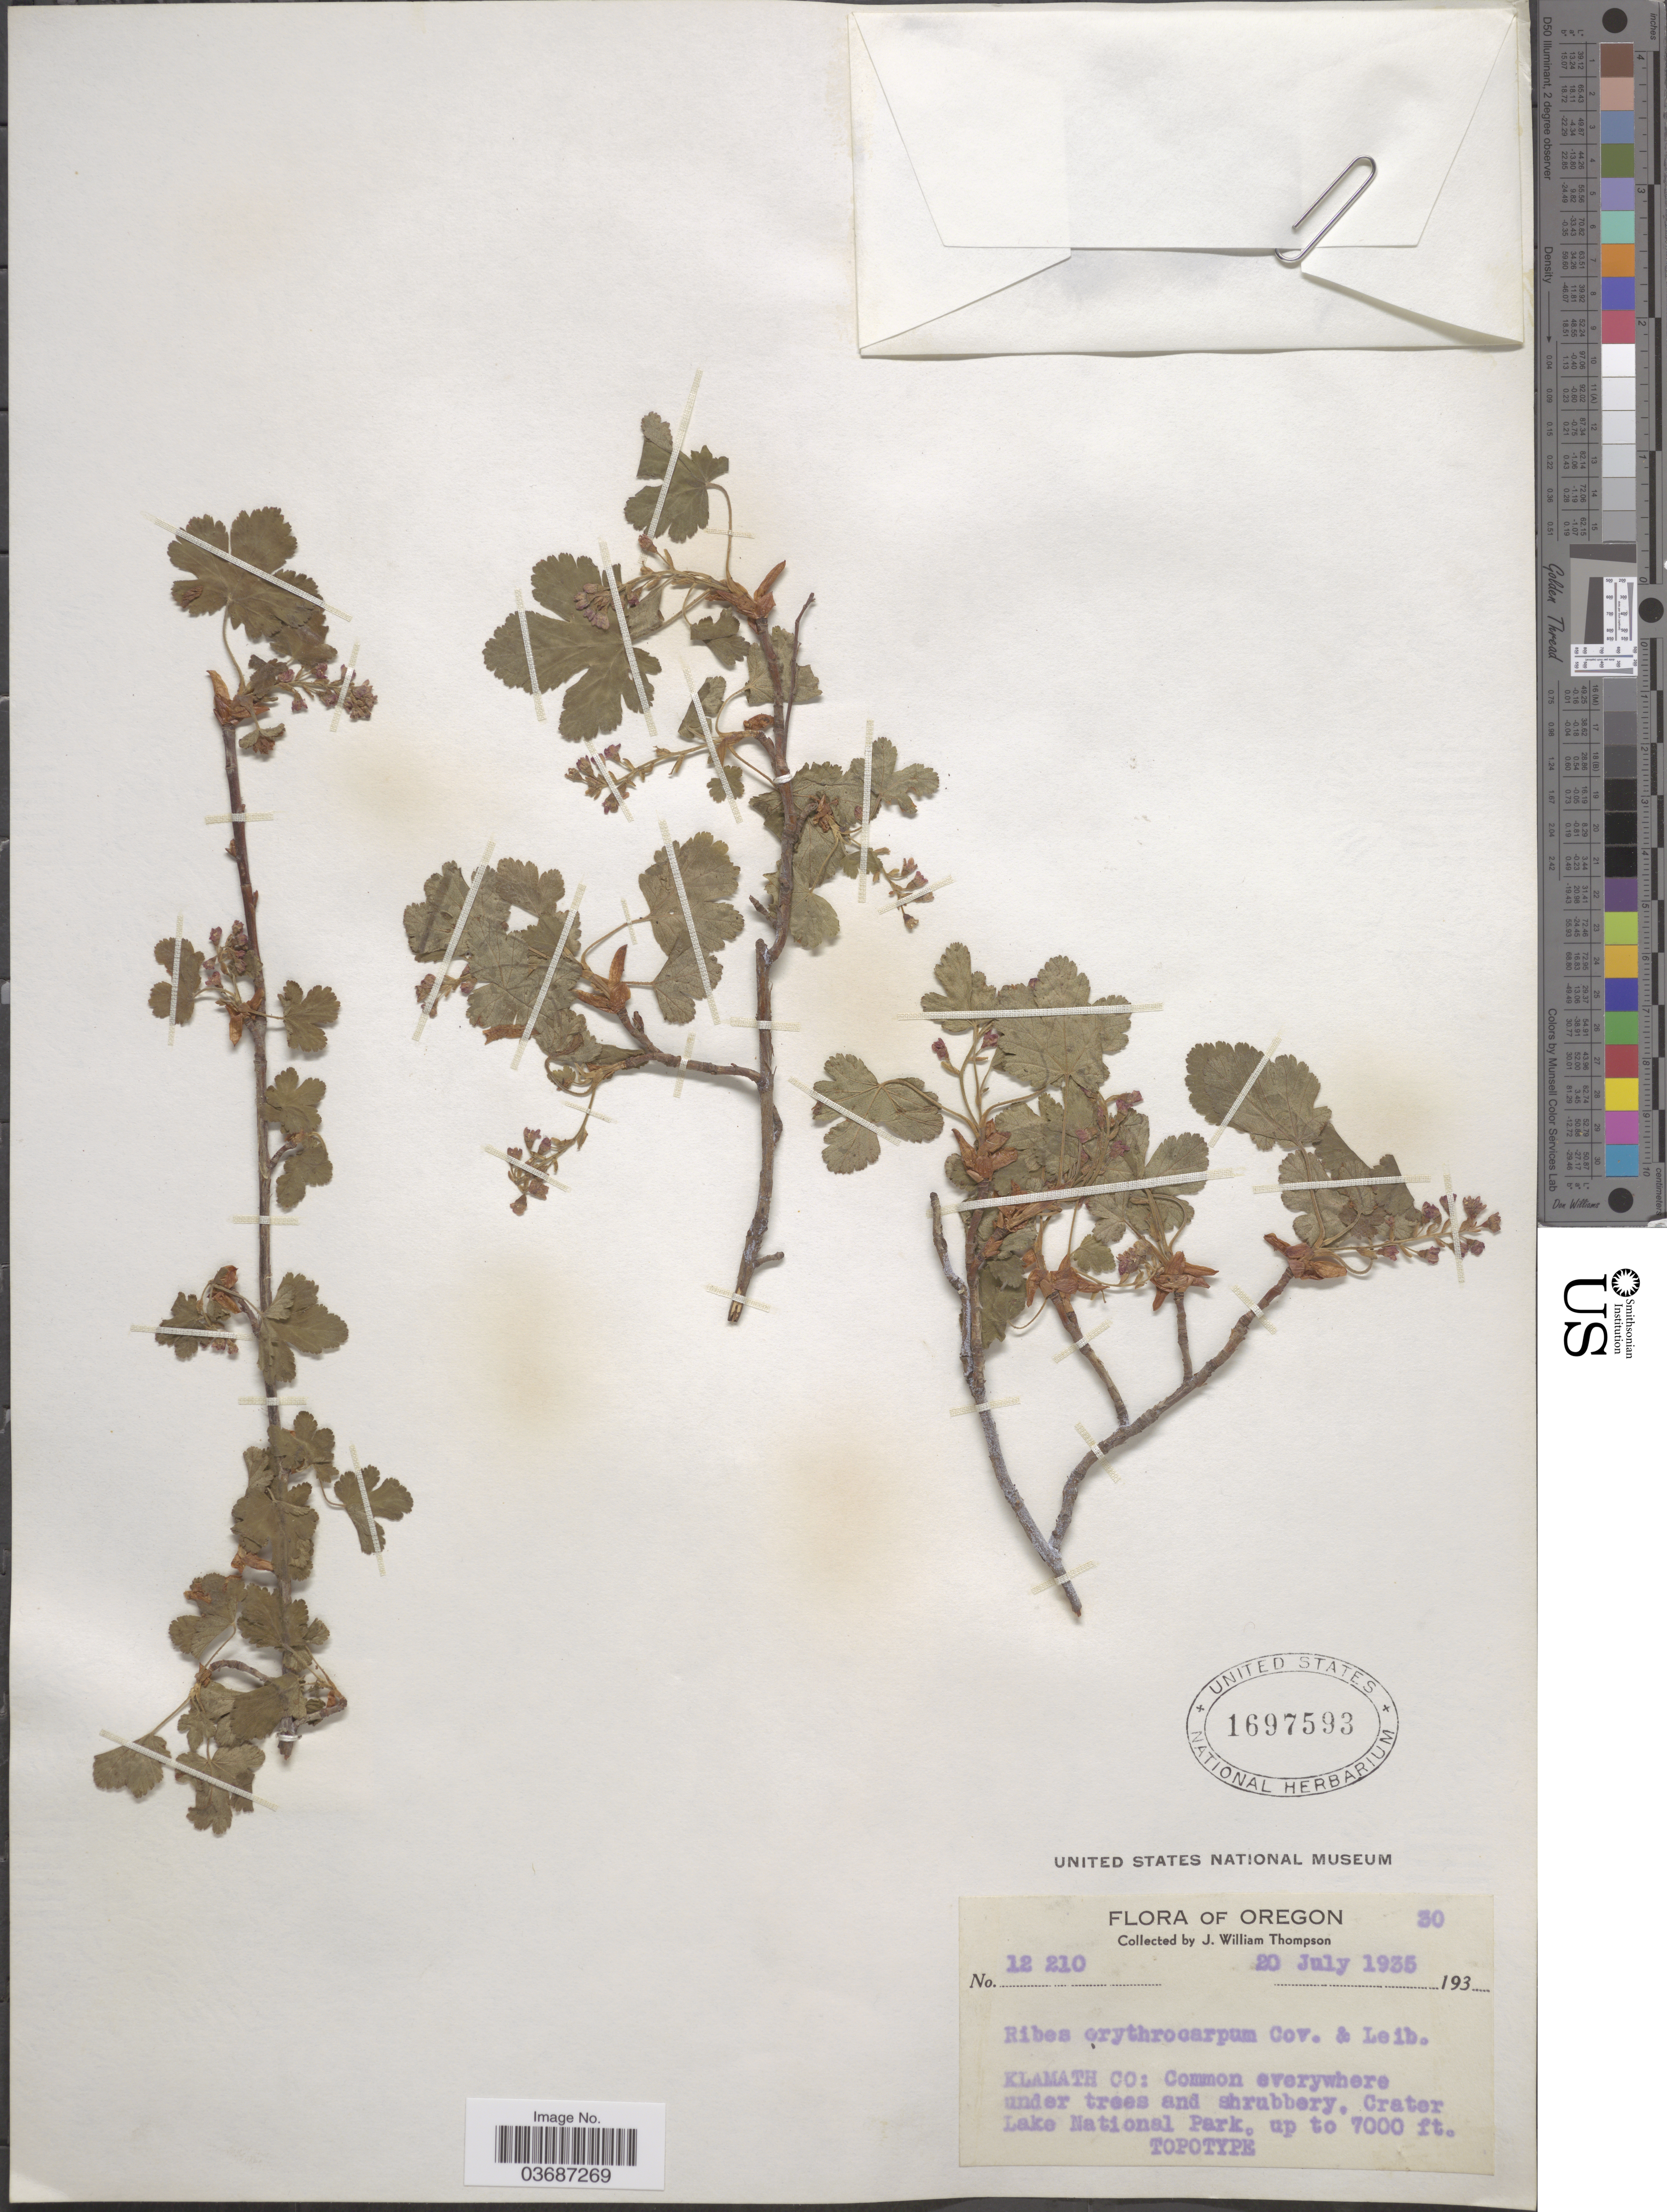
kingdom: Plantae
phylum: Tracheophyta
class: Magnoliopsida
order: Saxifragales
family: Grossulariaceae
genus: Ribes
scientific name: Ribes erythrocarpum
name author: Coville & Leiberg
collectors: J. W. Thompson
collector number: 12210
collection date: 1935-07-20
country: United States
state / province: Oregon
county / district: Klamath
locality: Klamath Co: Crater Lake National Park.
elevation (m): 2134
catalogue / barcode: US 1697593